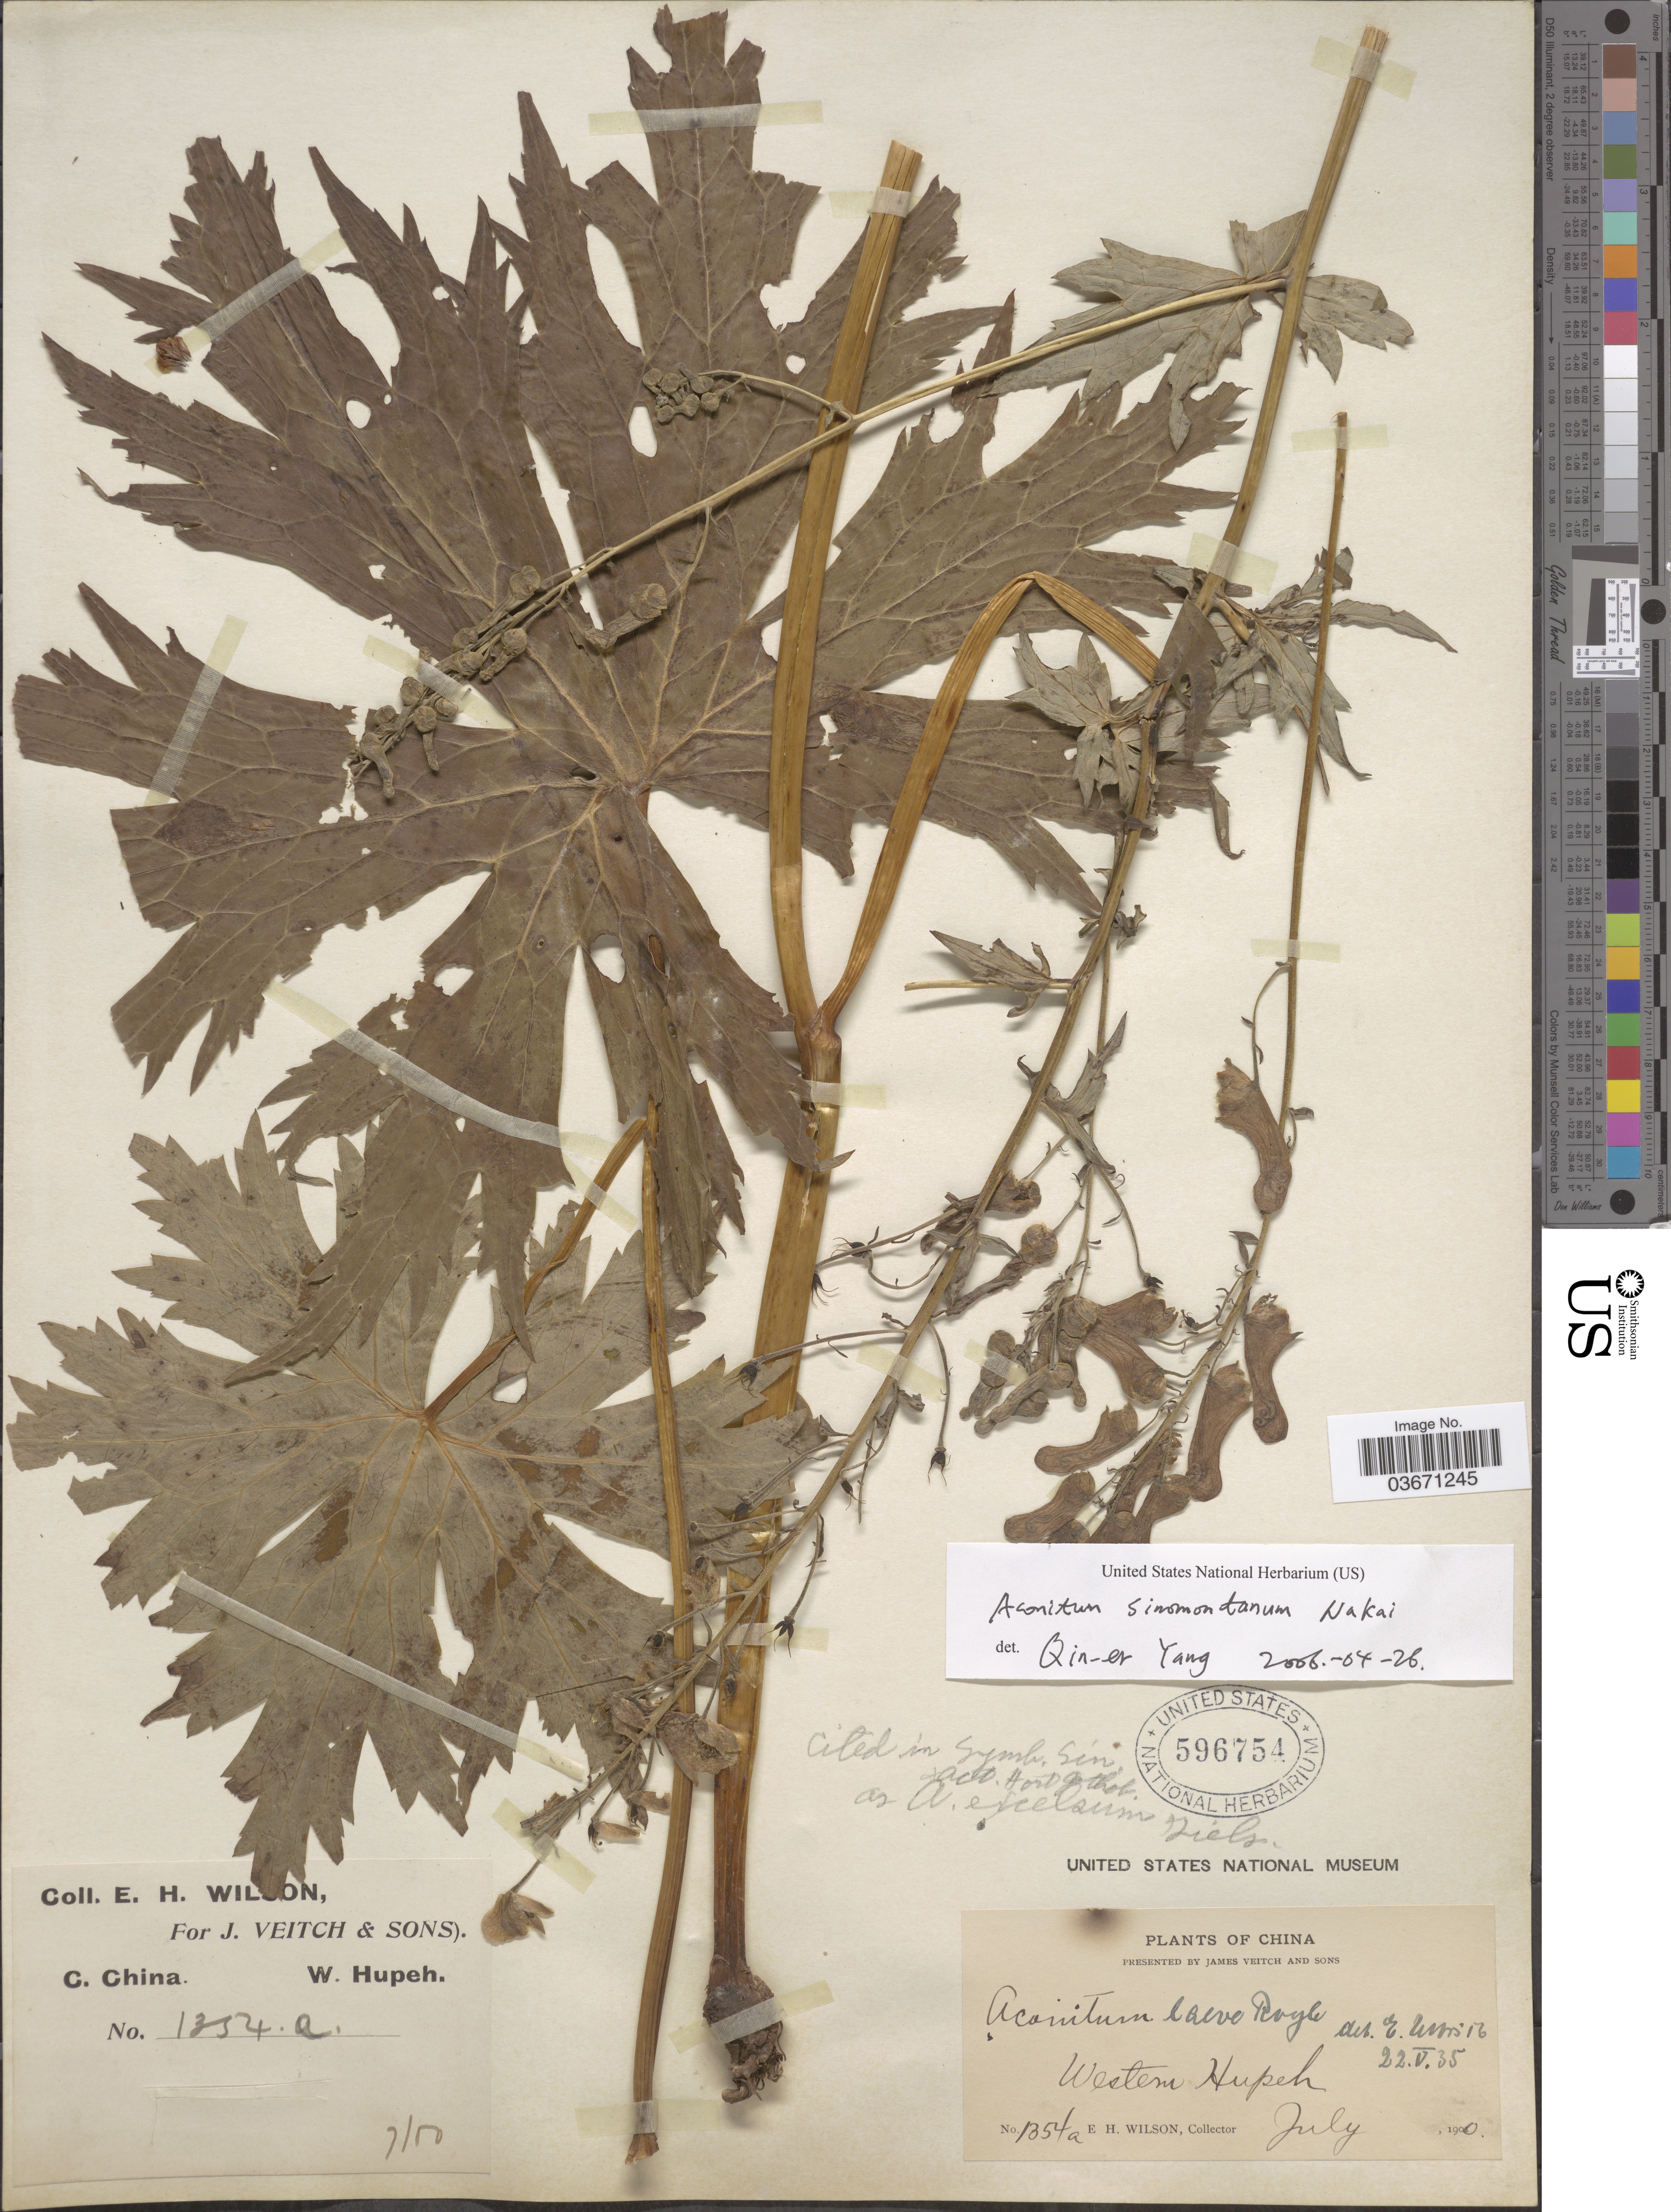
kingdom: Plantae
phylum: Tracheophyta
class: Magnoliopsida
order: Ranunculales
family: Ranunculaceae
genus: Aconitum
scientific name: Aconitum sinomontanum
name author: Nakai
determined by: Yang, Q. E.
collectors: E. Wilson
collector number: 1354a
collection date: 1900-07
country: China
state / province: Hubei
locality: C. China, Western Hupeh.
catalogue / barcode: US 596754